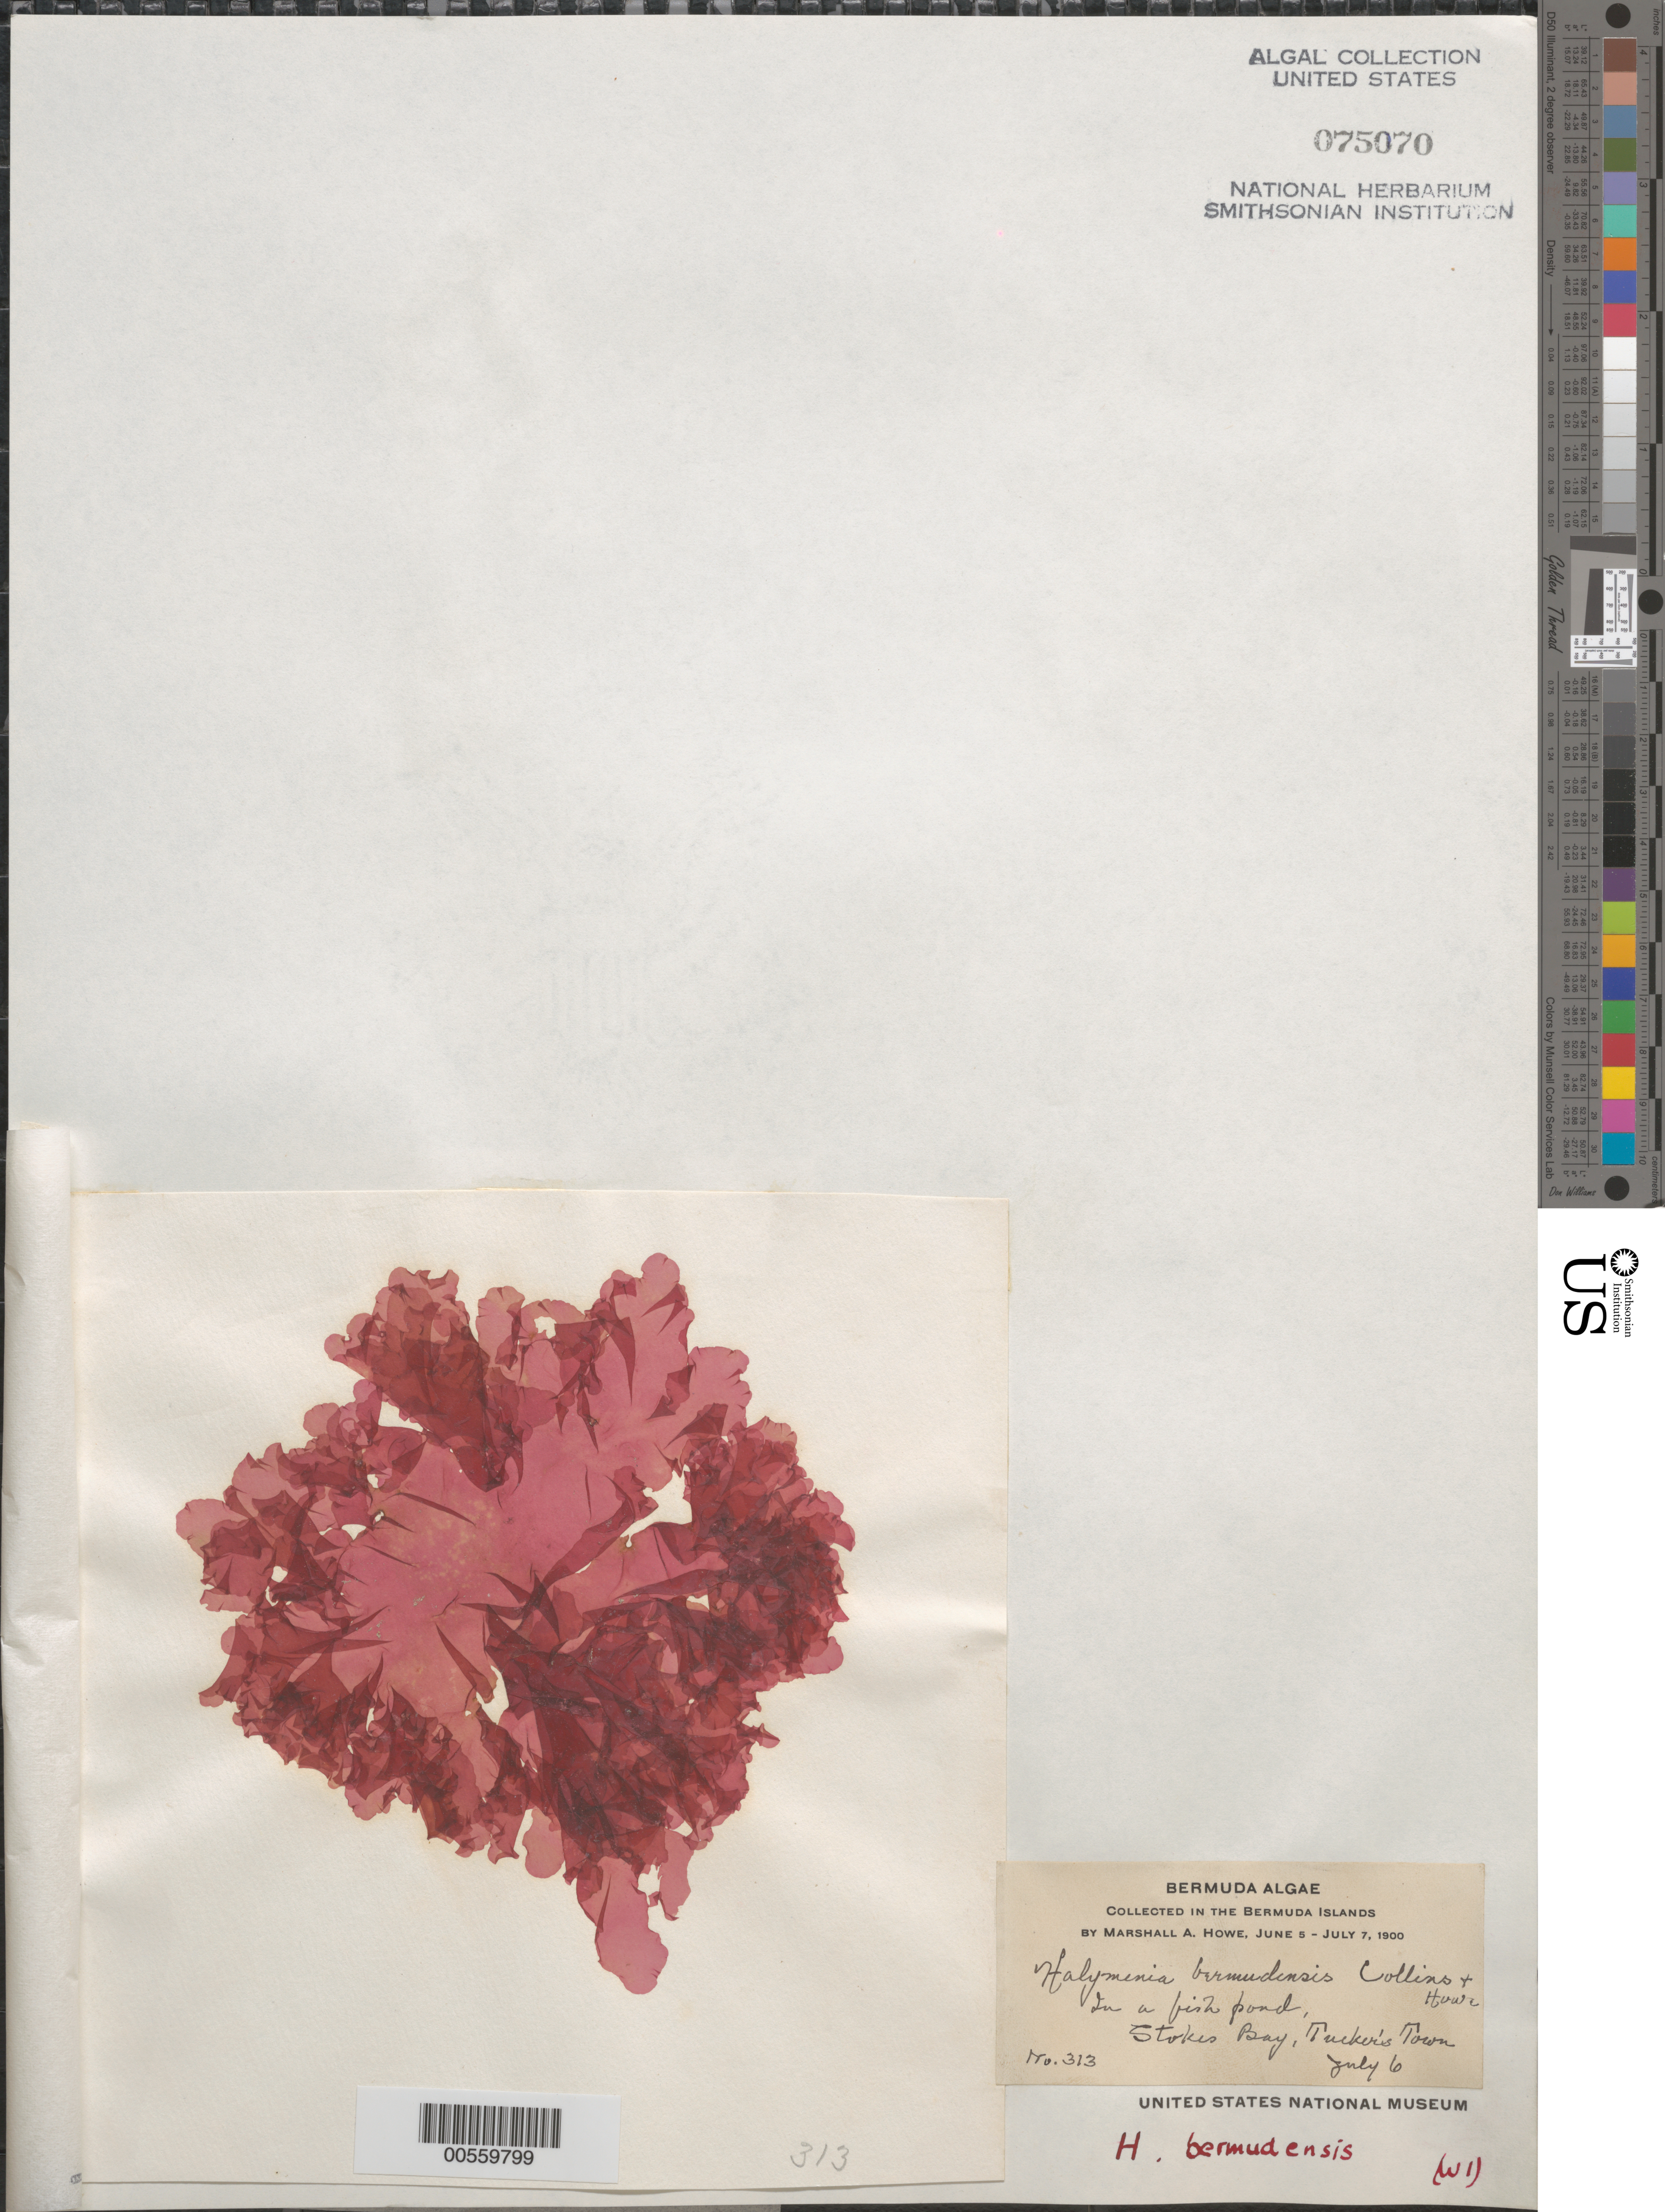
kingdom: Plantae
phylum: Rhodophyta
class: Florideophyceae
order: Sebdeniales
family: Sebdeniaceae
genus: Sebdenia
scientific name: Sebdenia flabellata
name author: (J. Agardh) P.G. Parkinson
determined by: Algae name updating Project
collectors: M. A. Howe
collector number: MAH 313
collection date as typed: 06 Jul 1900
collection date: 1900-07-06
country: Bermuda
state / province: Saint George's (parish)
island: Bermuda Island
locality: Stokes Bay, Tucker's Town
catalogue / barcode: US 75070